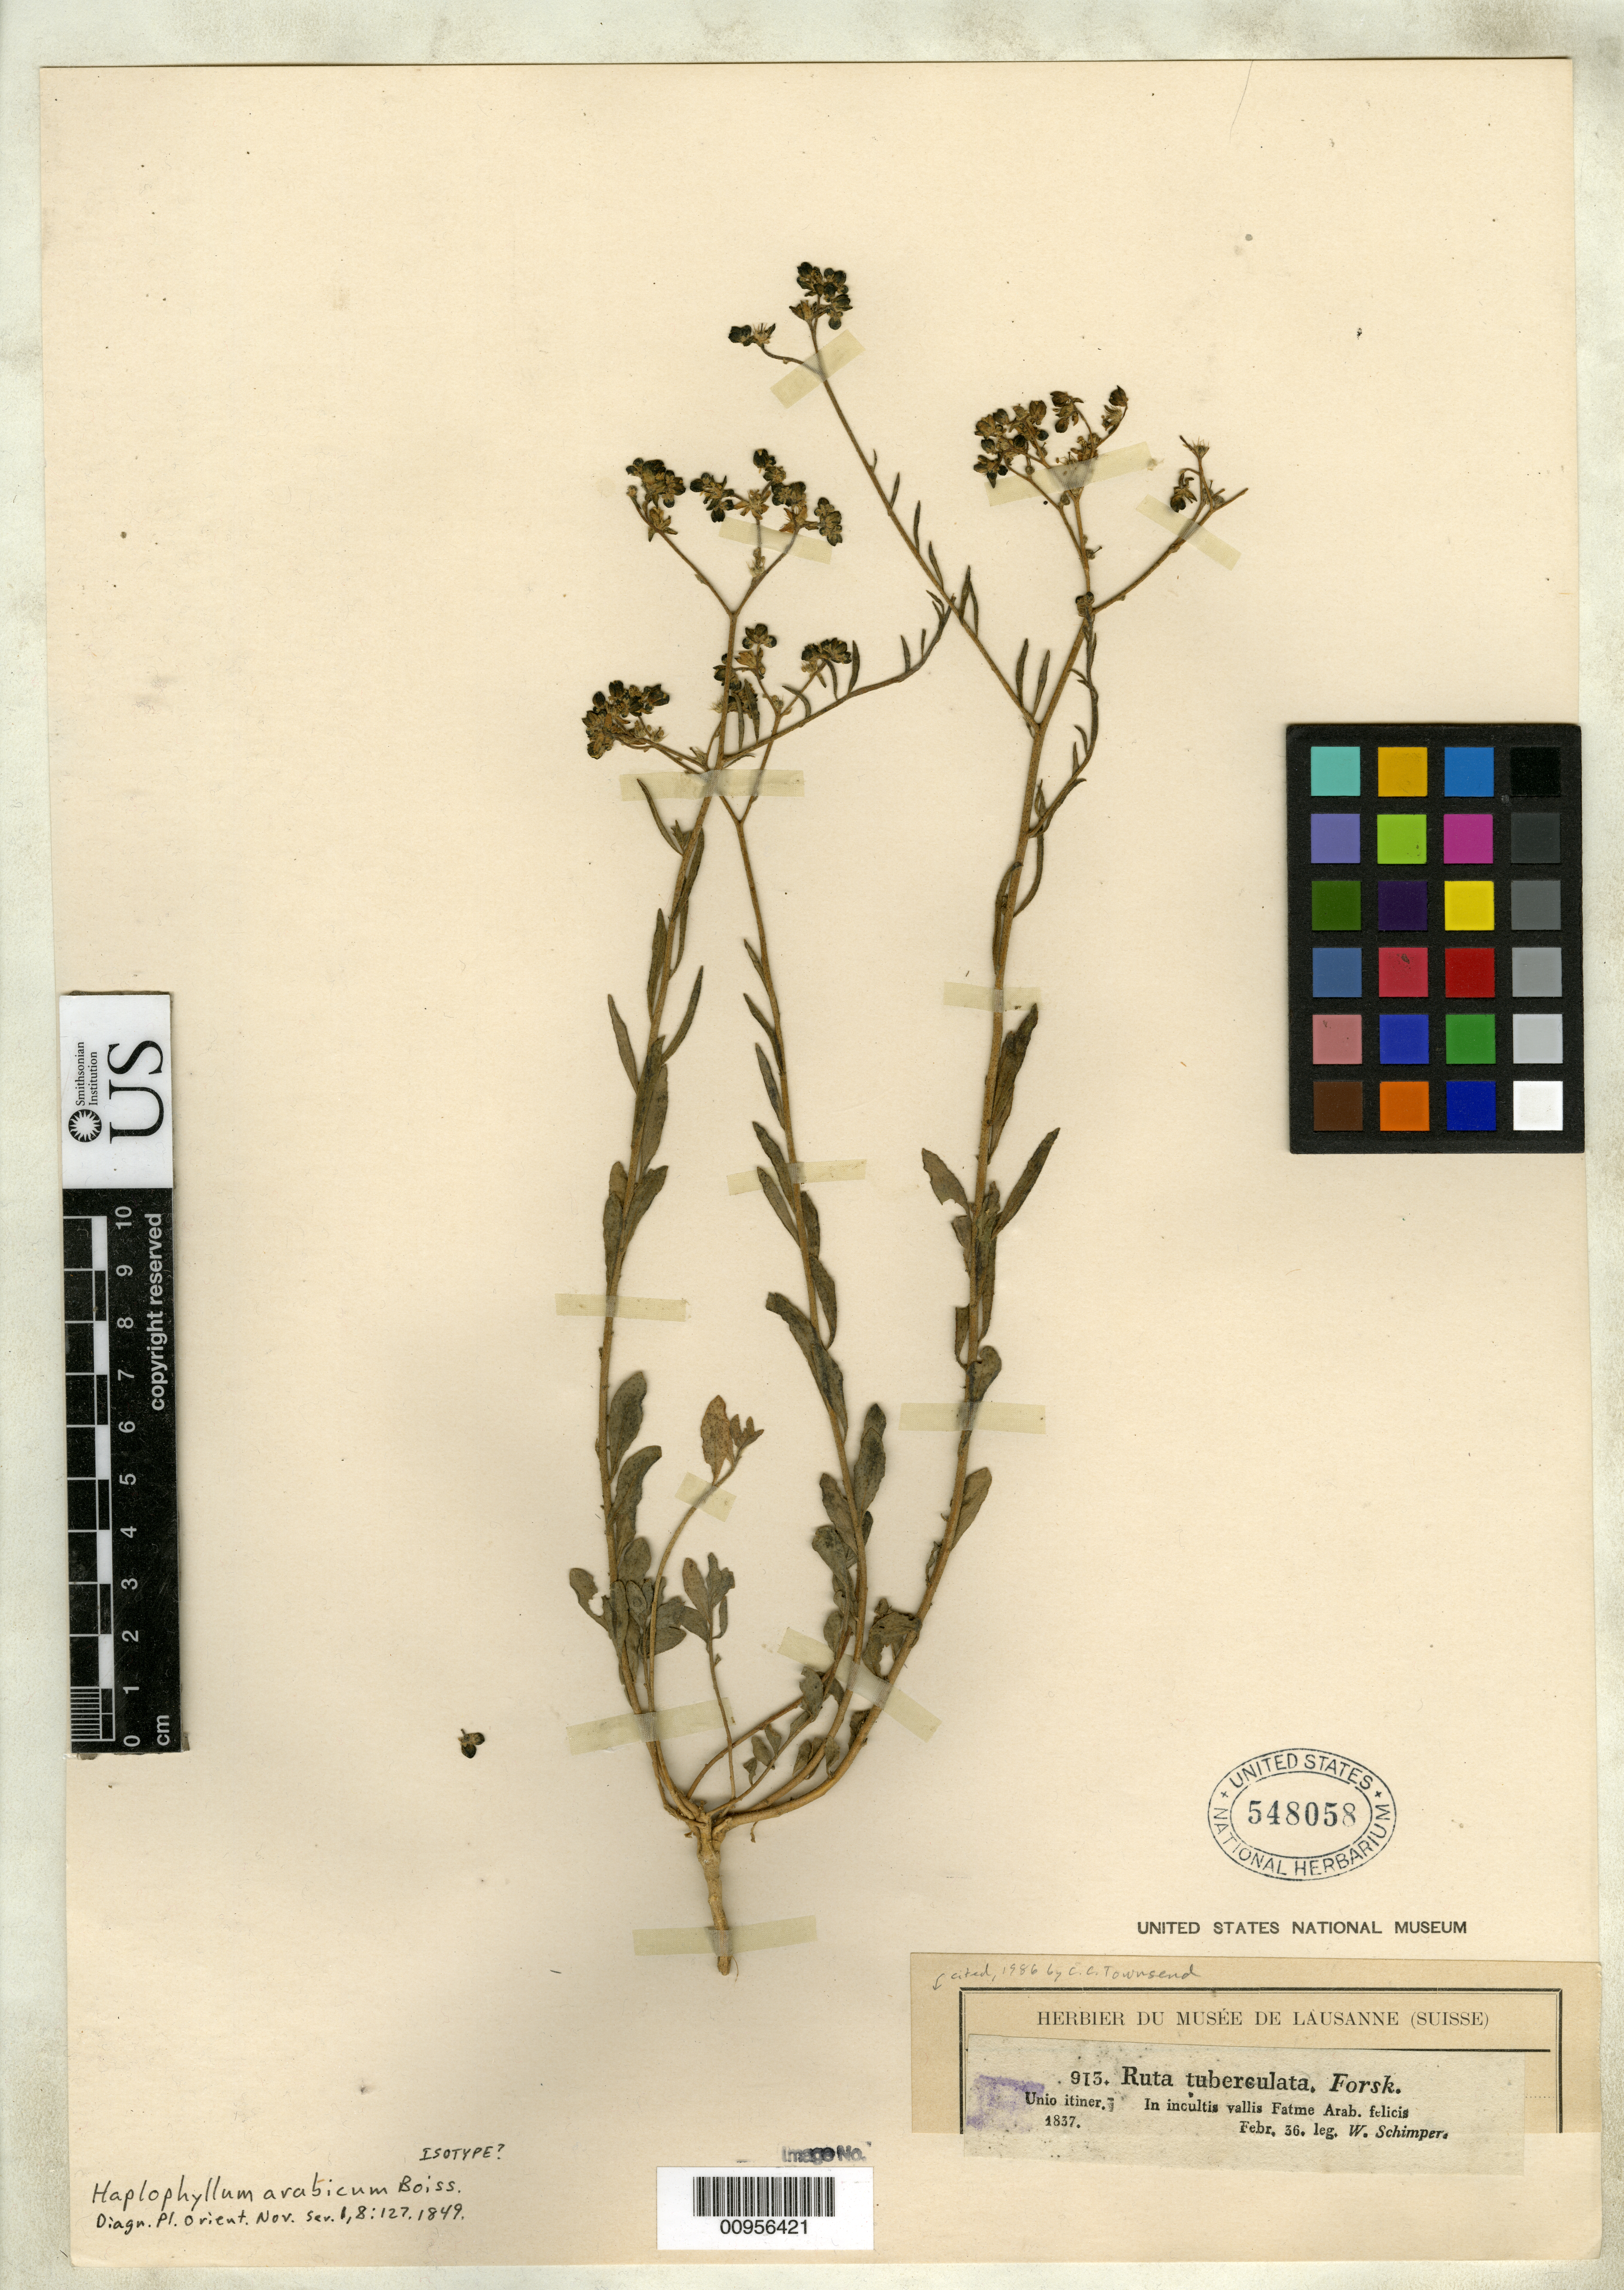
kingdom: Plantae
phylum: Tracheophyta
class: Magnoliopsida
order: Sapindales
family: Rutaceae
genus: Haplophyllum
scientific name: Haplophyllum arabicum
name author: Boiss.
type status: Isotype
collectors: G. W. Schimper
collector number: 913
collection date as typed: Feb 1836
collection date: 1836-02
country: Saudi Arabia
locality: In incultis vallis Fatme Arab. felicis.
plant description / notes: Currently accepted name as cited by C.C. Townsend, 1986.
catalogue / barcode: US 548058